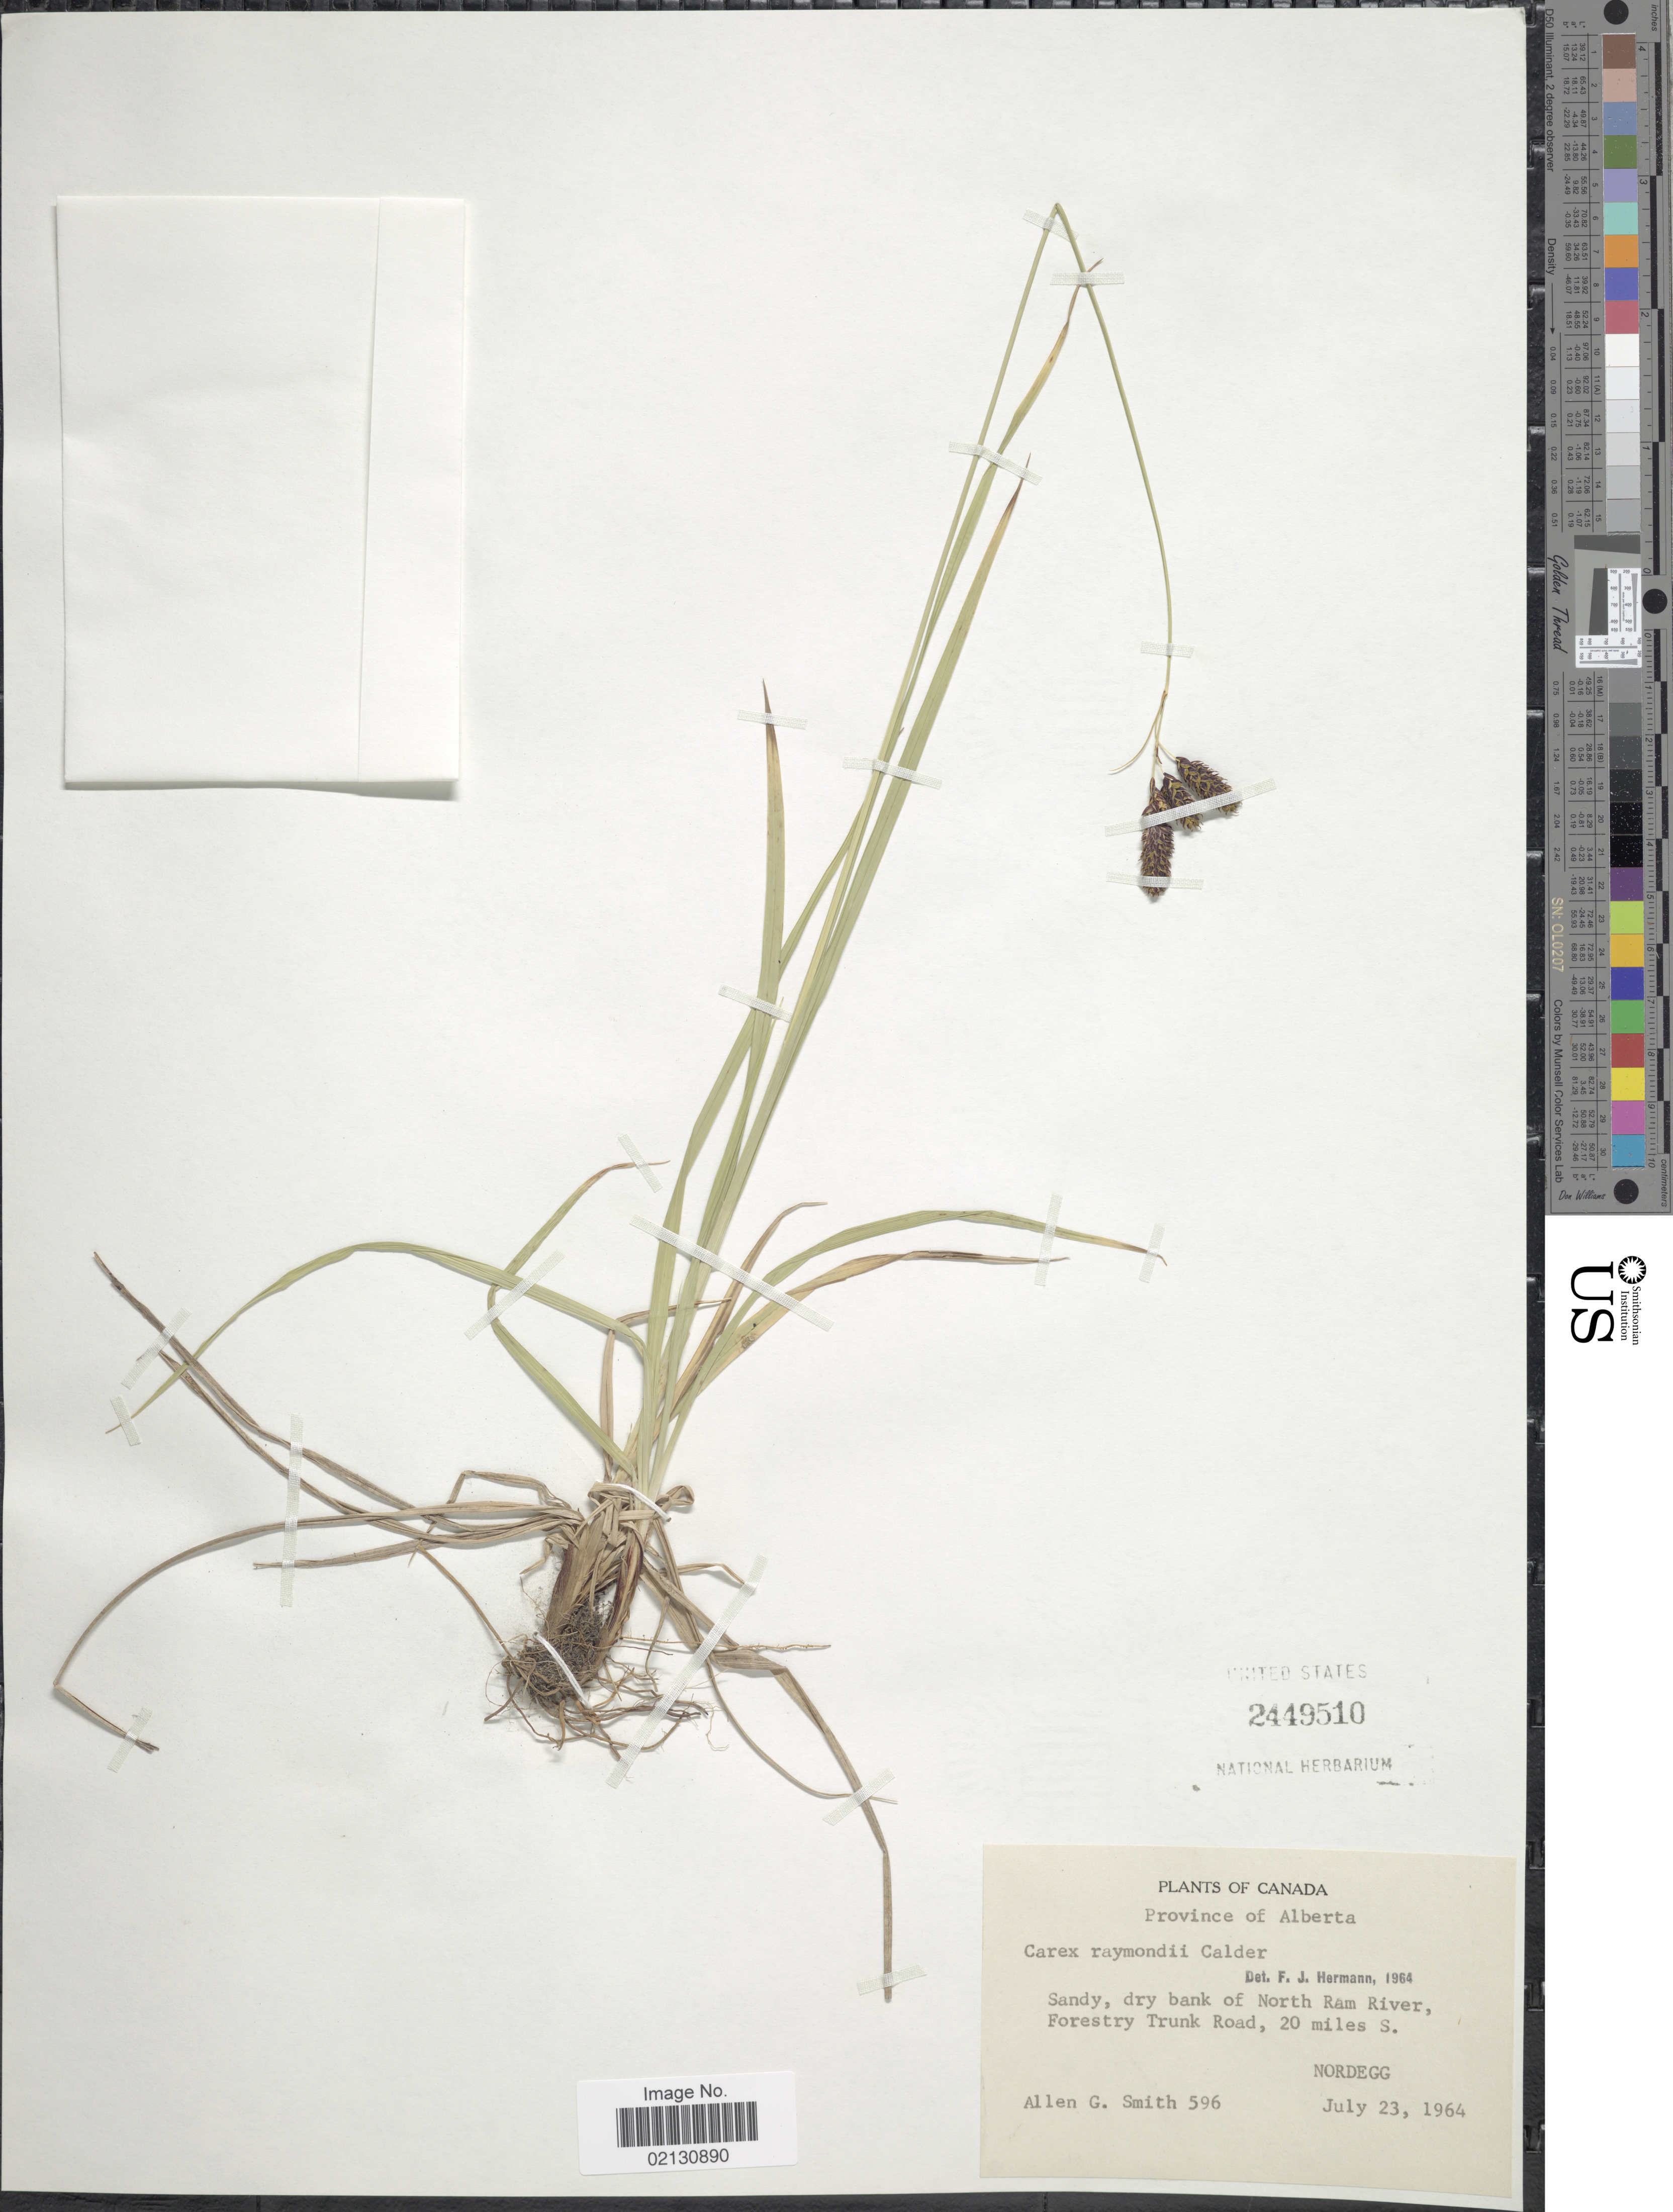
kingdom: Plantae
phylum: Tracheophyta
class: Liliopsida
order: Poales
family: Cyperaceae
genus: Carex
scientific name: Carex atratiformis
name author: Britton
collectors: A. Smith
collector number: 596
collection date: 1964-07-23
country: Canada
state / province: Alberta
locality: North Ram River, Forestry Trunk Road, 20 miles S. Nordegg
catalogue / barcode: US 2449510